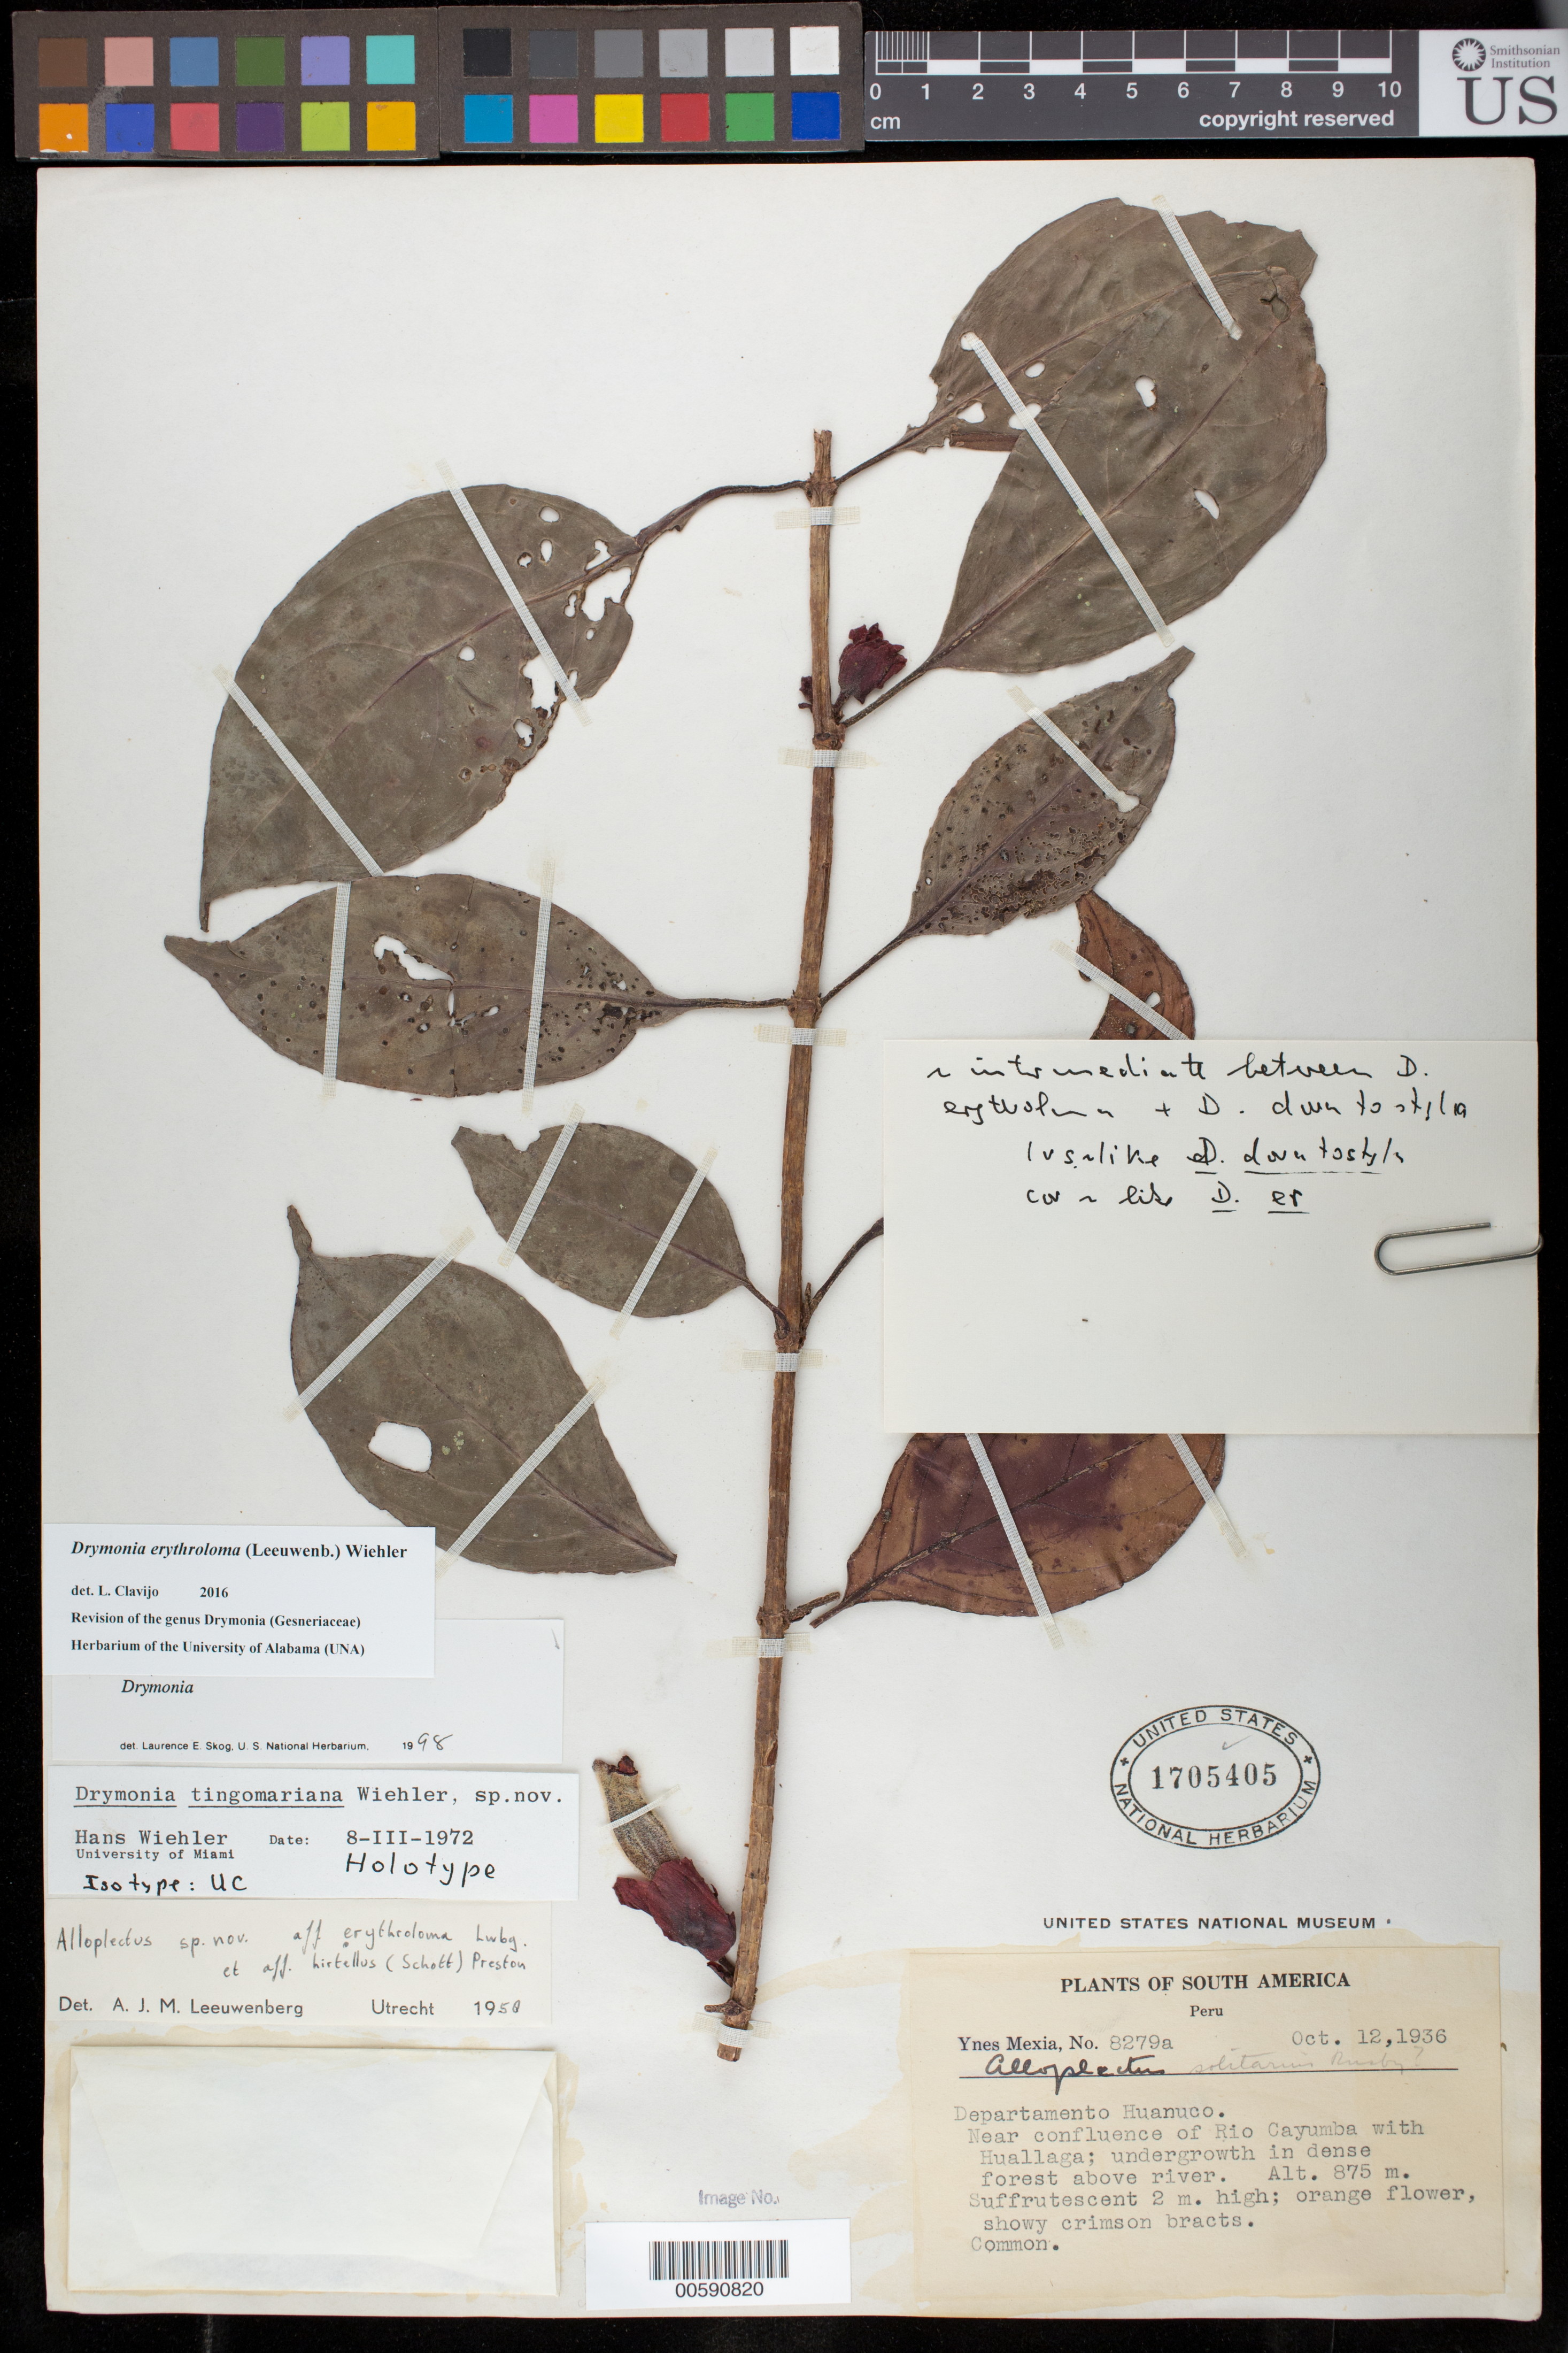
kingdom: Plantae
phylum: Tracheophyta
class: Magnoliopsida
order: Lamiales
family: Gesneriaceae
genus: Drymonia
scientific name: Drymonia erythroloma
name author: (Leeuwenb.) Wiehler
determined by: Clavijo, L.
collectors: Y. Mexia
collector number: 8279 a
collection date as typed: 12 Oct 1936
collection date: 1936-10-12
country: Peru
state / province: Huánuco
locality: Near confluence of Rio Cayumba with Huallaga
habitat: Undergrowth in dense forest above river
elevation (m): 875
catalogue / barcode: US 1705405